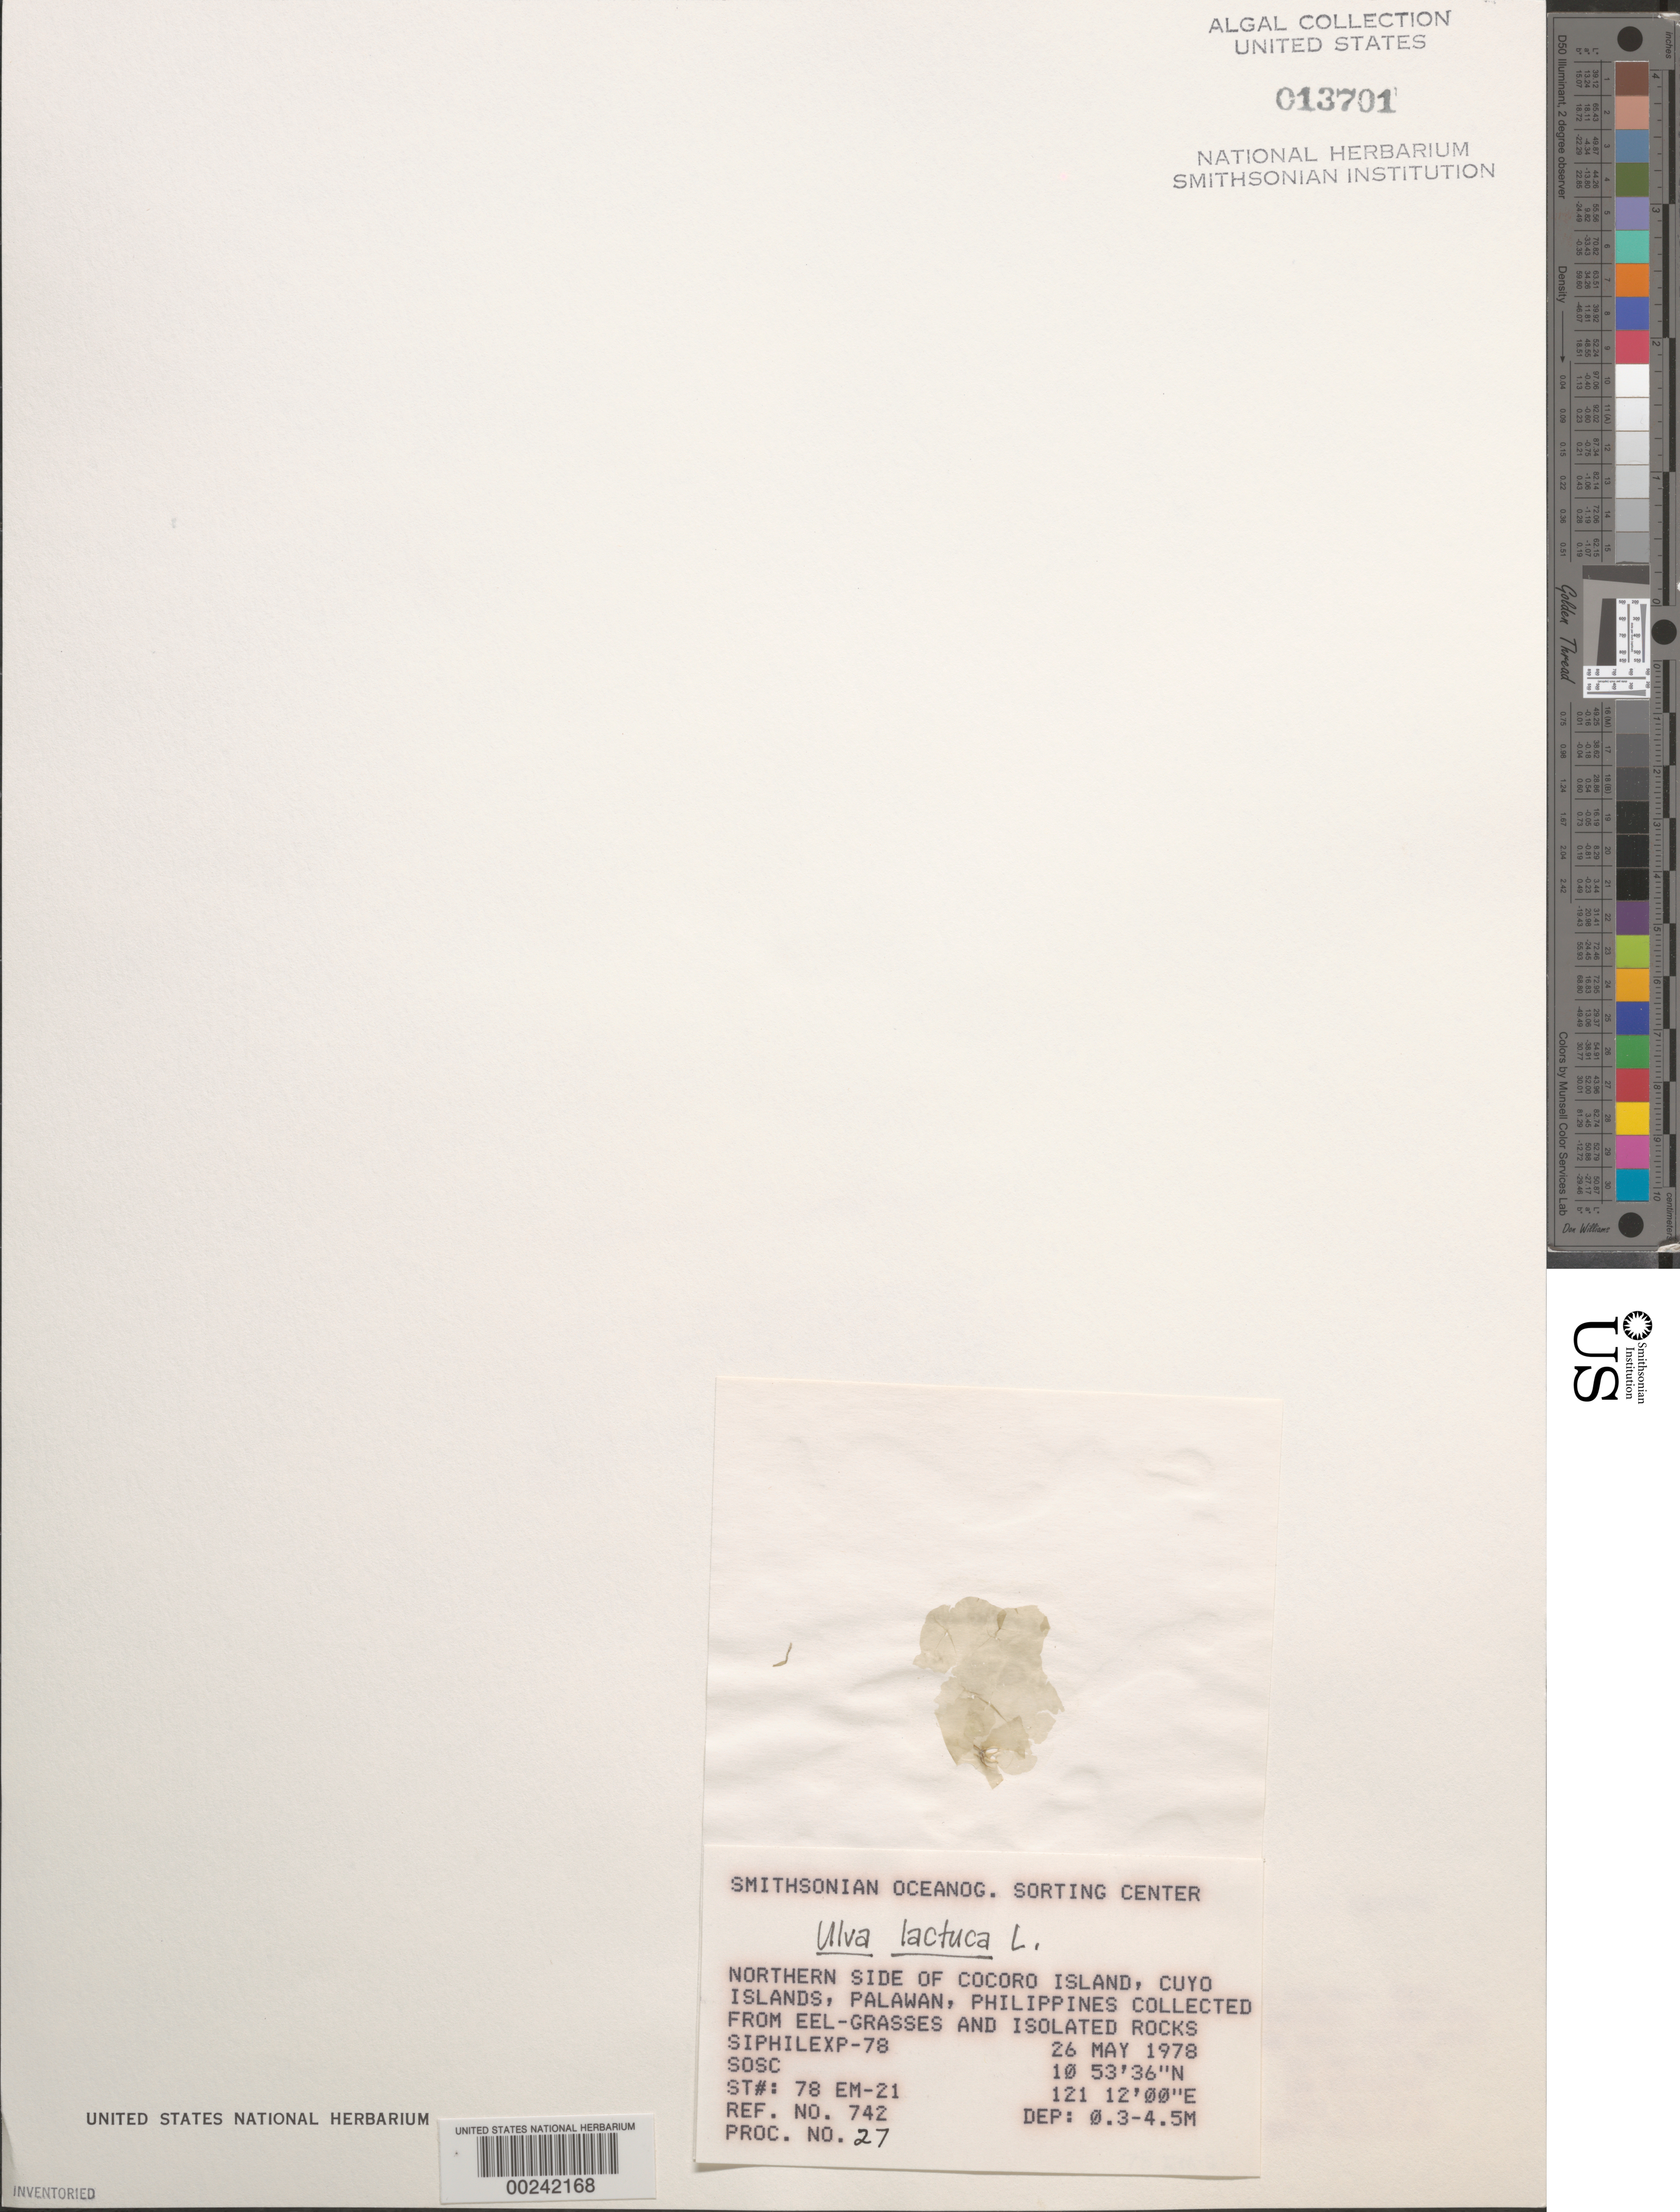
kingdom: Plantae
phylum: Chlorophyta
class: Ulvophyceae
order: Ulvales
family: Ulvaceae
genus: Ulva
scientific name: Ulva lactuca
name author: L.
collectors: SOSC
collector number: Station 78 Em-21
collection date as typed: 26 May 1978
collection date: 1978-05-26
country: Philippines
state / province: Mimaropa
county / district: Palawan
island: Cocoro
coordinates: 10 53' 36" N, 121 12' 00" E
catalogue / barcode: US 13701